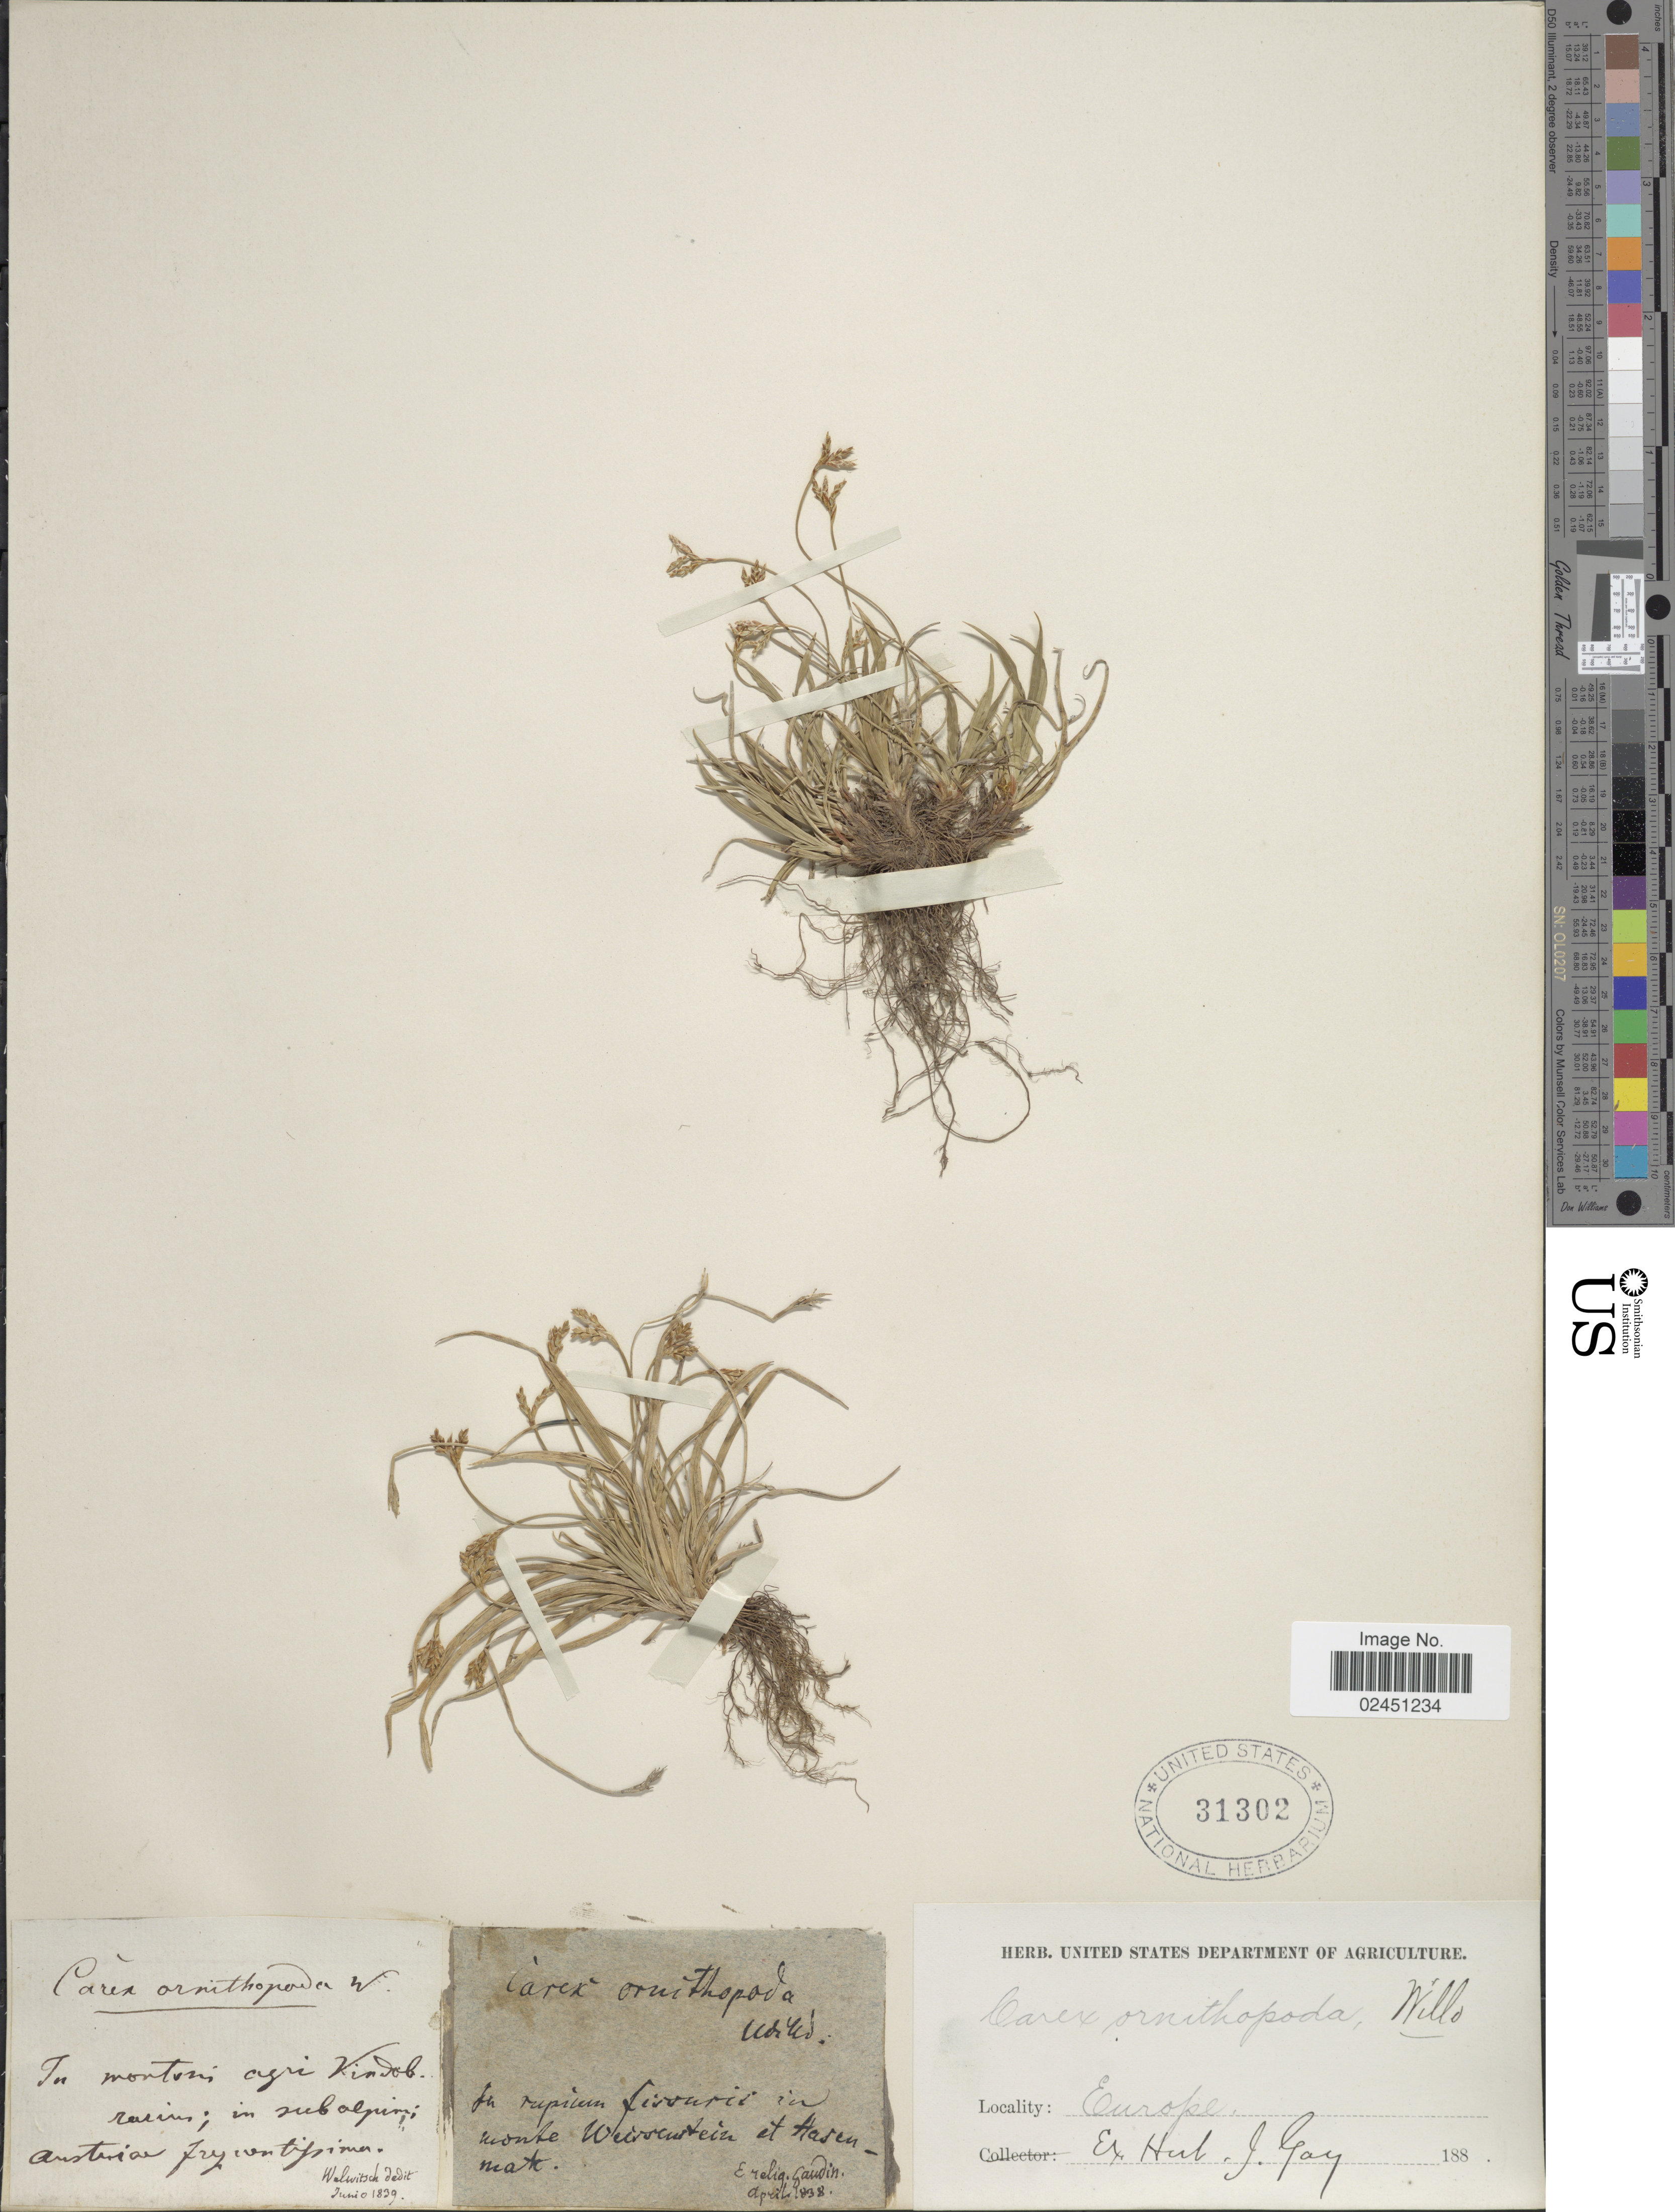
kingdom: Plantae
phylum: Tracheophyta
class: Liliopsida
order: Poales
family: Cyperaceae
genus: Carex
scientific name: Carex ornithopoda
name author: Willd.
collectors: E. Gaudin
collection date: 1838-04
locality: Europe, In rupum fivuru in monte Weiscontein et Hasenmatt [interpreted]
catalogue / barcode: US 31302-2